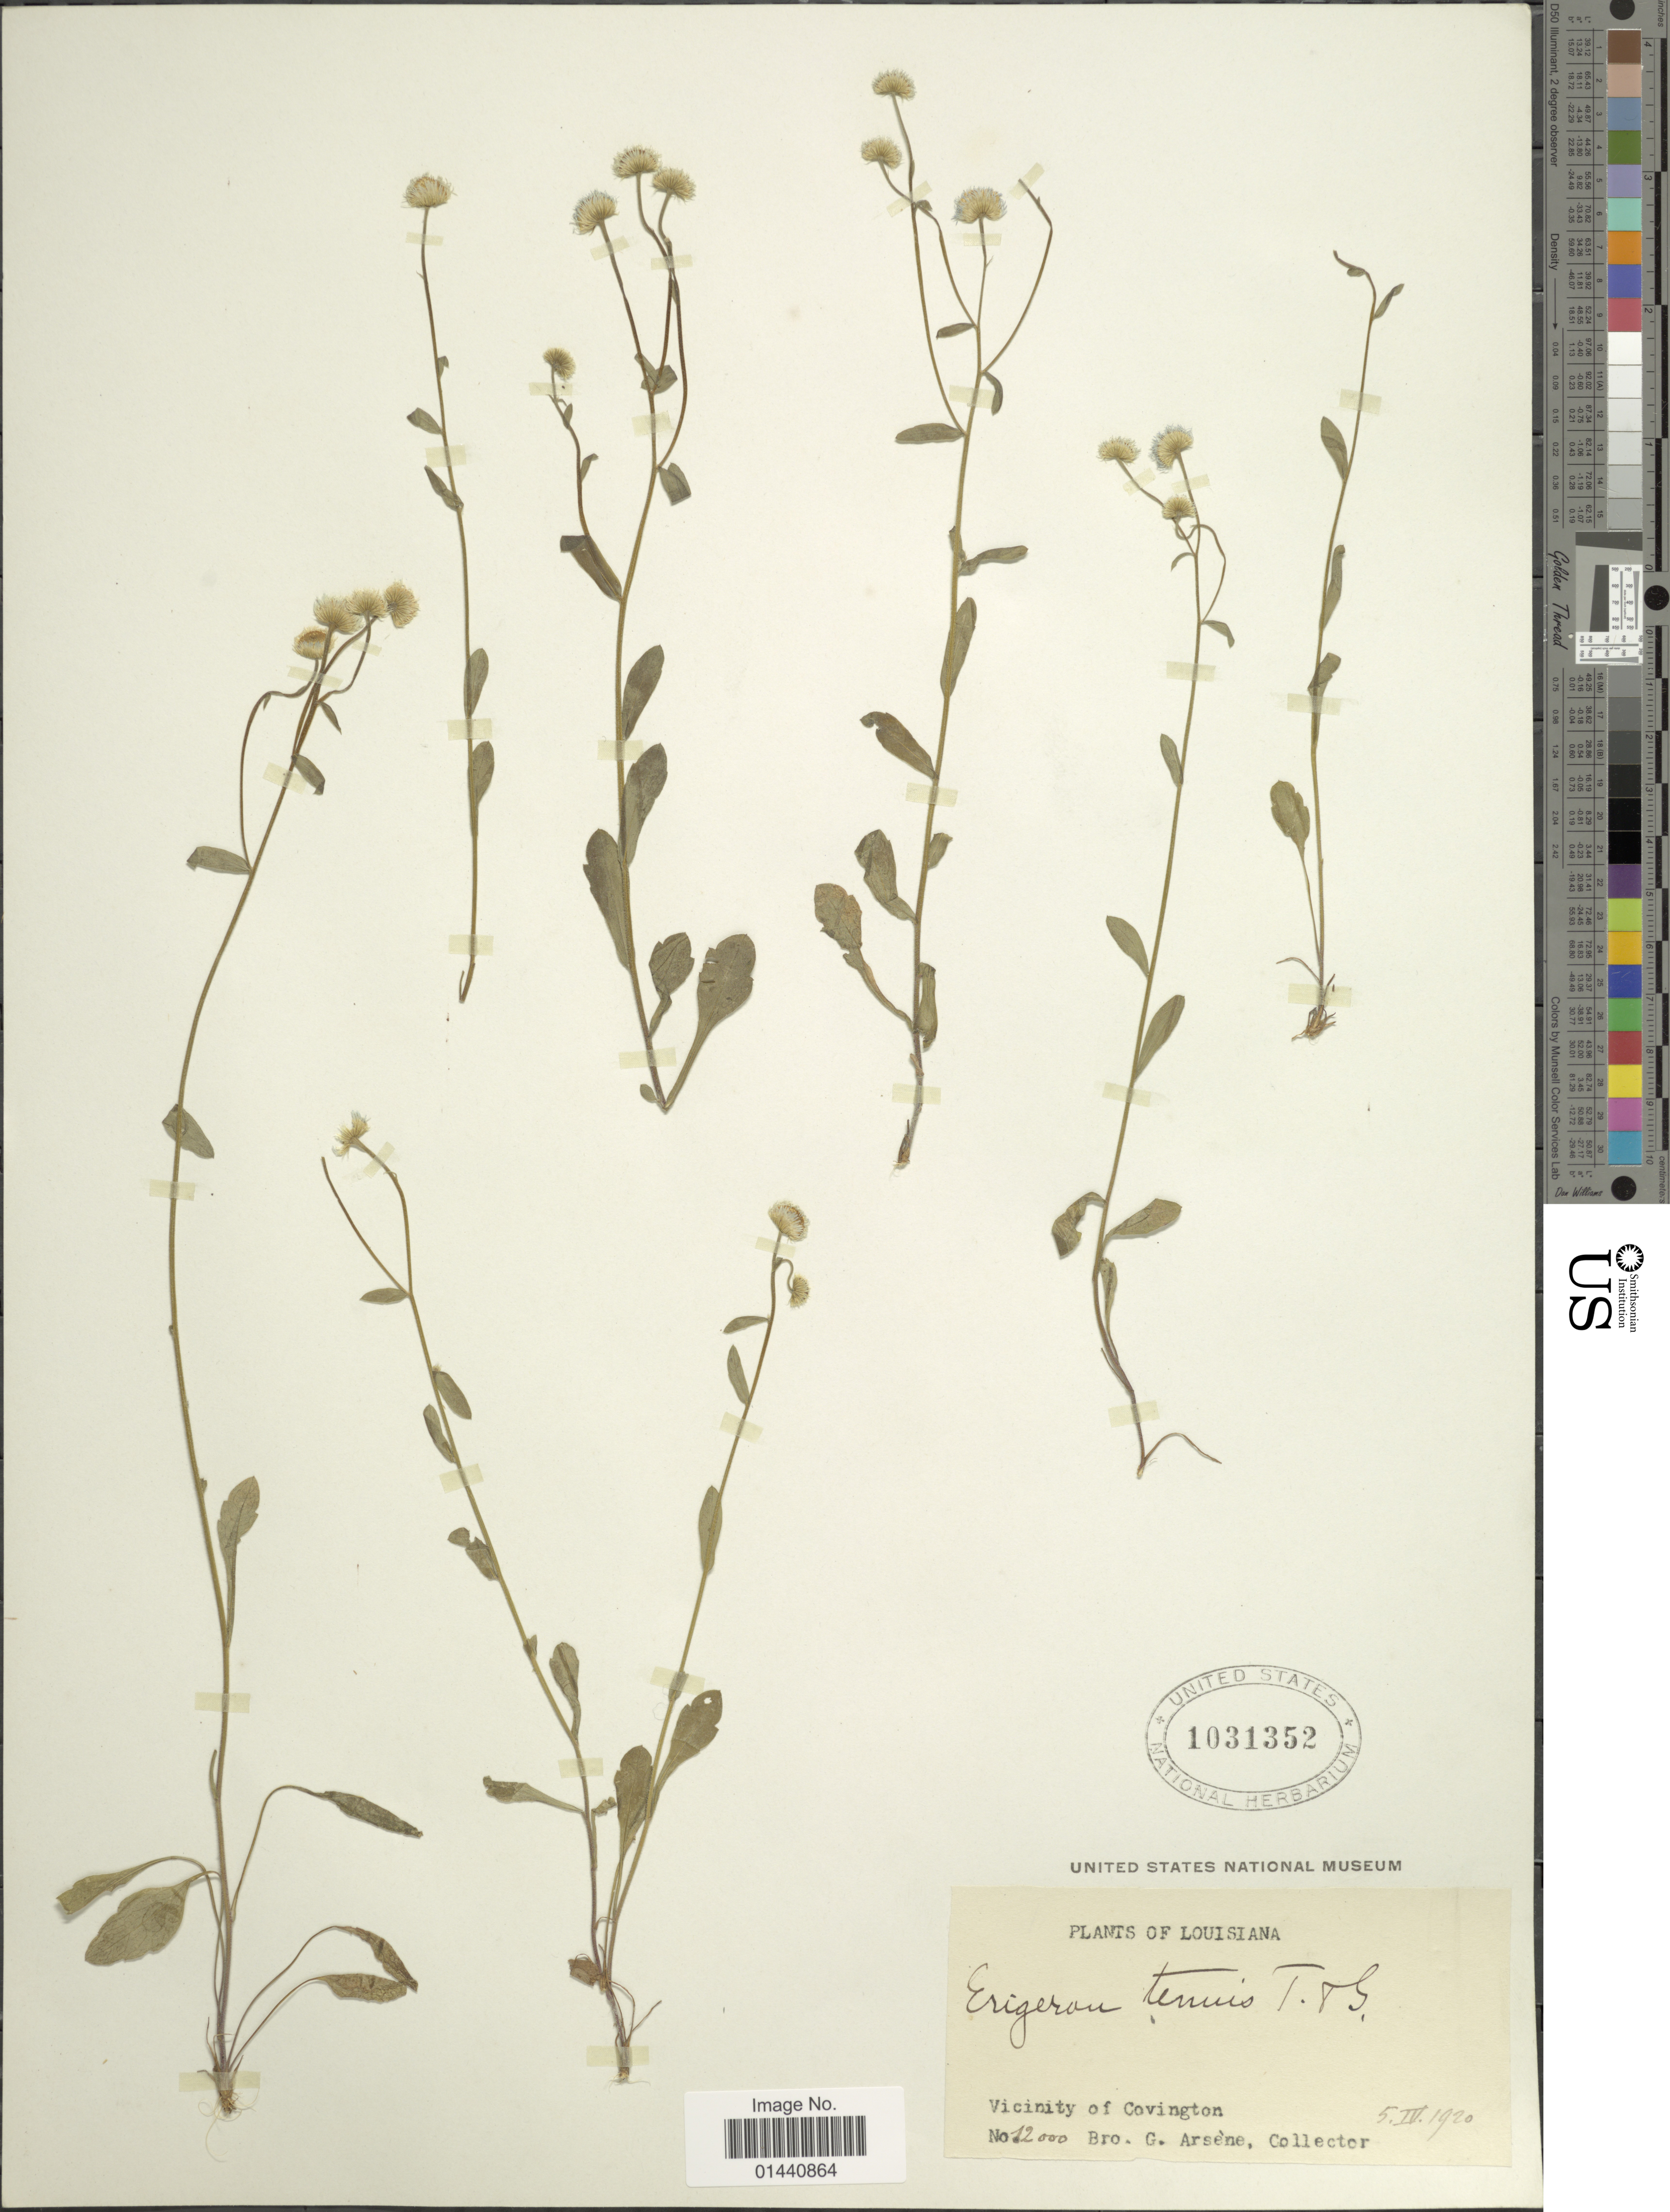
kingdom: Plantae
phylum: Tracheophyta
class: Magnoliopsida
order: Asterales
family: Asteraceae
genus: Erigeron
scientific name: Erigeron tenuis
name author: Torr. & A. Gray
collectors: Bro. G. Arsène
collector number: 12000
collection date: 1920-04-05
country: United States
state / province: Louisiana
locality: Vicinity of Covington.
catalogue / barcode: US 1031352